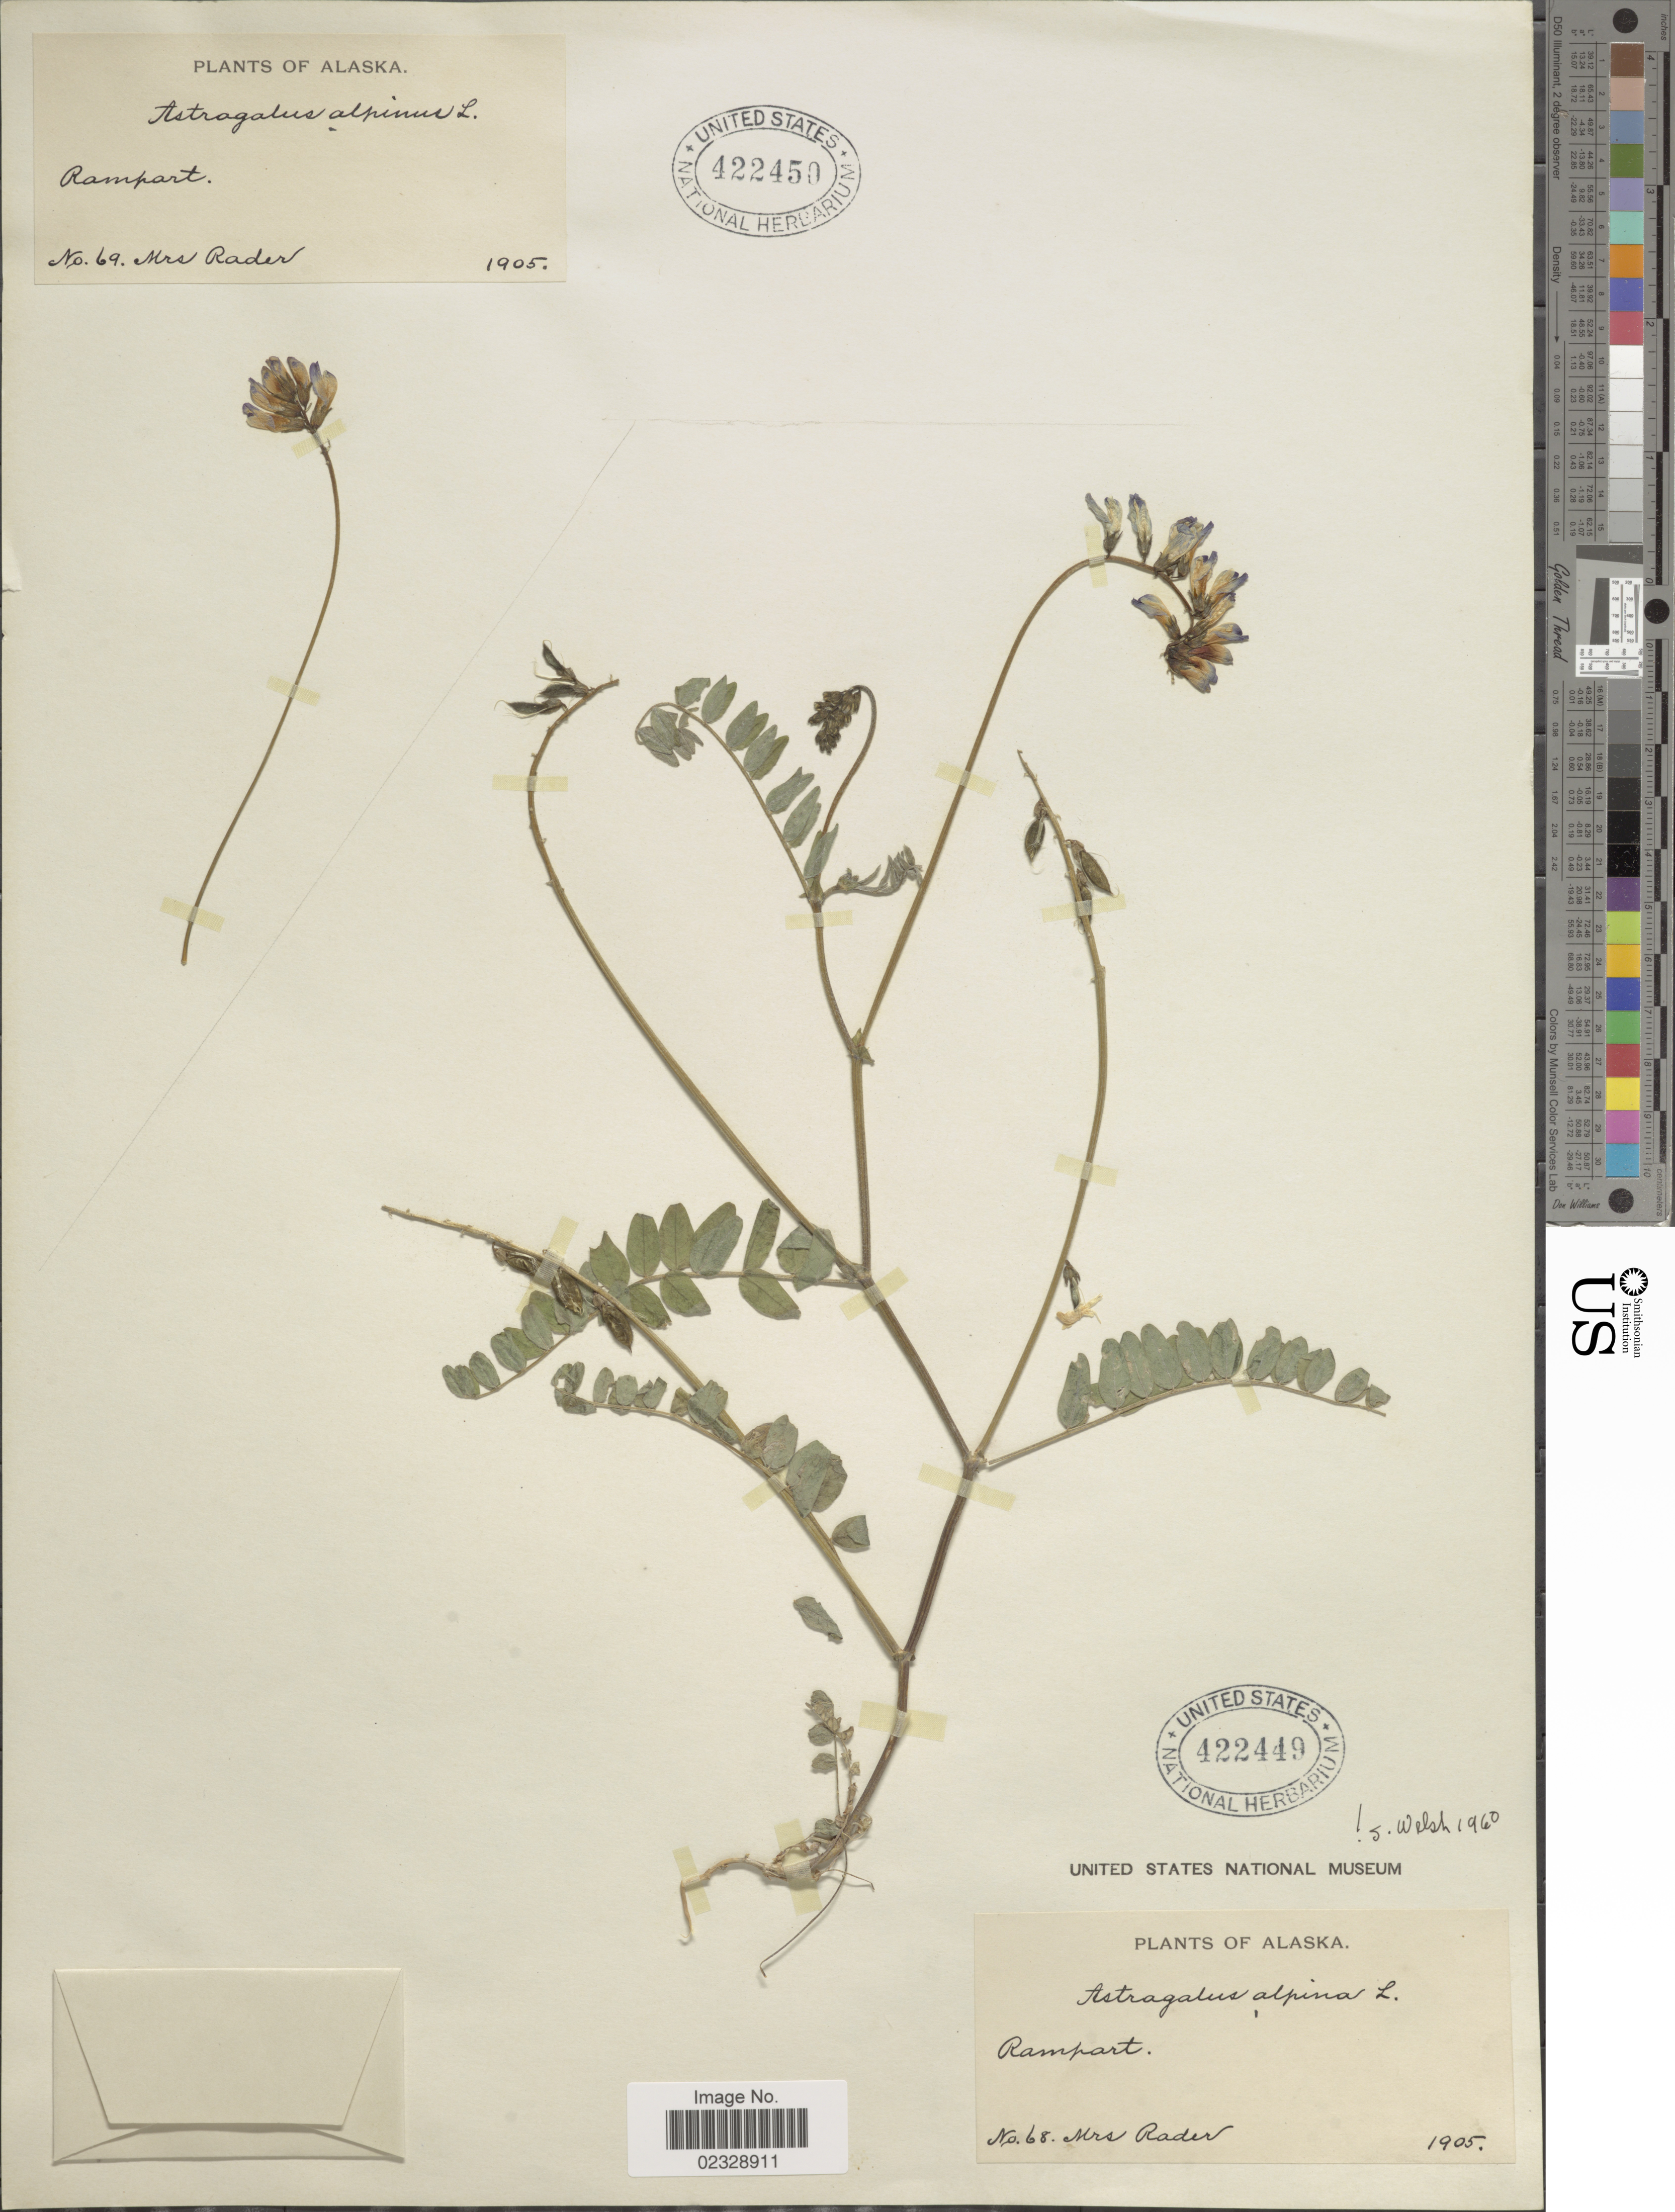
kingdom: Plantae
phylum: Tracheophyta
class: Magnoliopsida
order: Fabales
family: Fabaceae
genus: Astragalus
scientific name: Astragalus alpinus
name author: L.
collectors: Mrs. Rader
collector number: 68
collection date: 1905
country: United States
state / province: Alaska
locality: Rampart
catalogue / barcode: US 422449